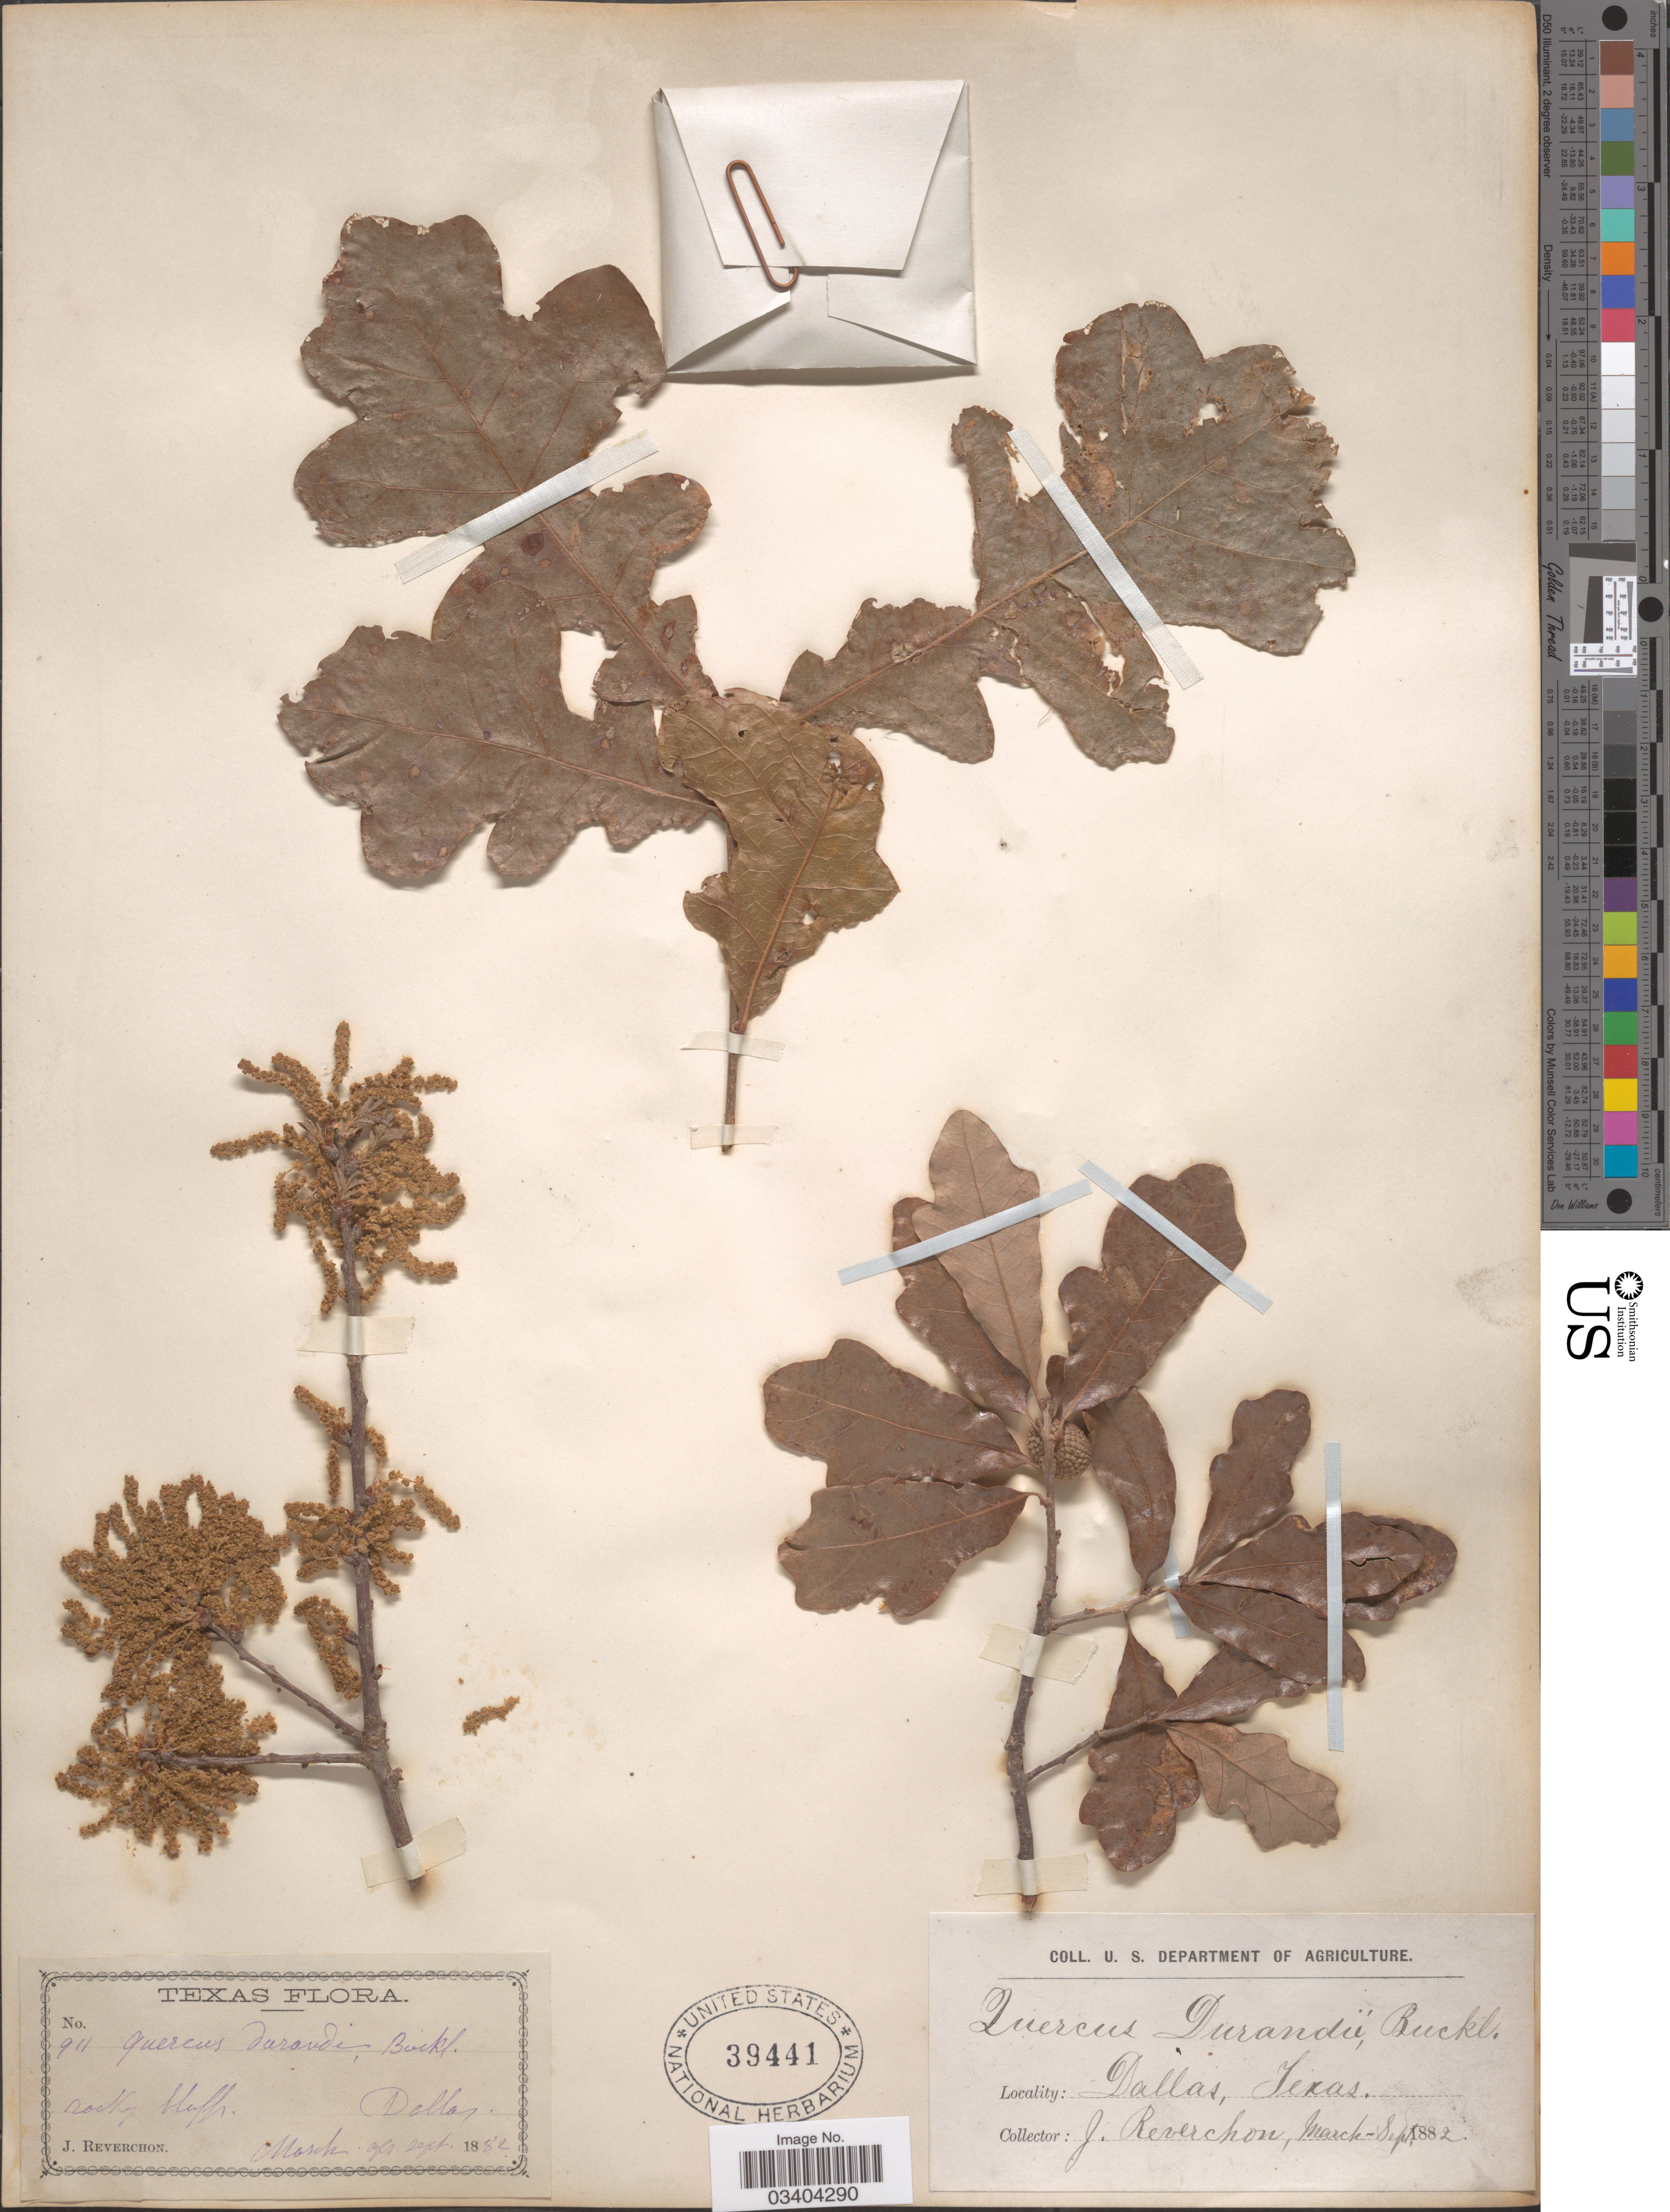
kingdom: Plantae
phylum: Tracheophyta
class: Magnoliopsida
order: Fagales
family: Fagaceae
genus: Quercus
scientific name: Quercus durandii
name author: Buckley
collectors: J. Reverchon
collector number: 911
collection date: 1882-03/1882-09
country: United States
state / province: Texas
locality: Rocky bluffs, Dallas.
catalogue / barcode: US 39441